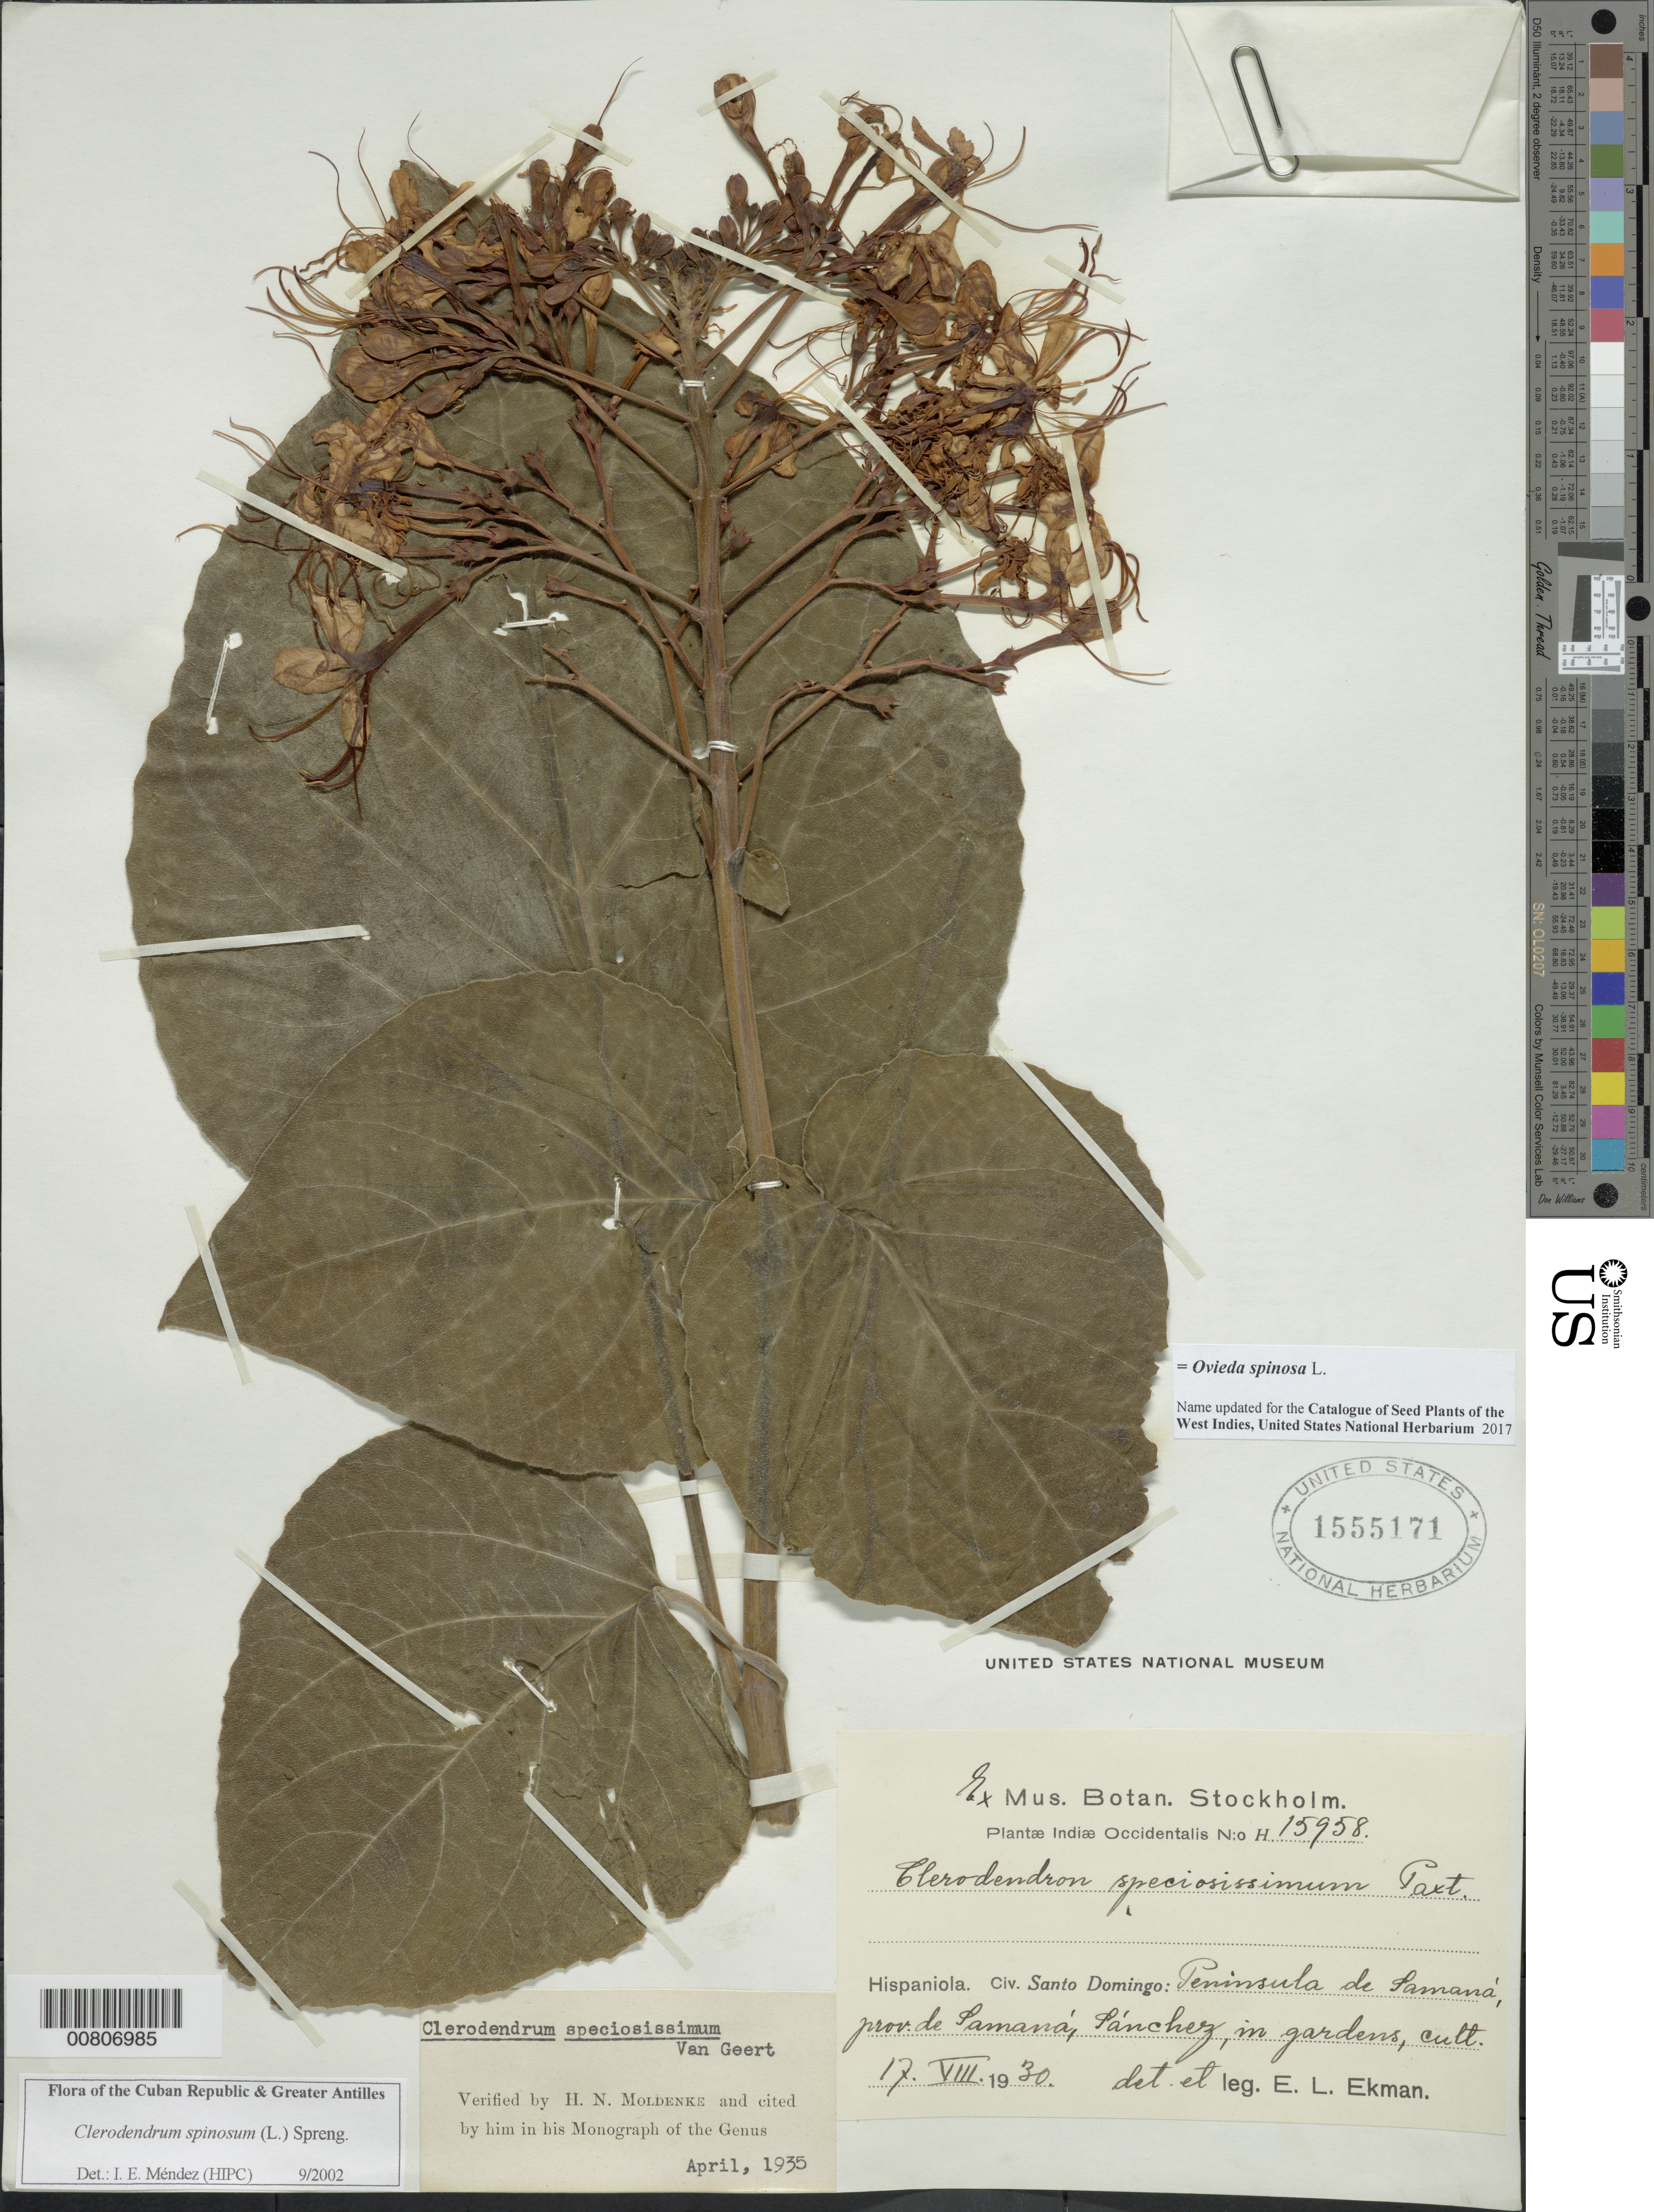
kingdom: Plantae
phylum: Tracheophyta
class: Magnoliopsida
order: Lamiales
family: Lamiaceae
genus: Ovieda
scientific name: Ovieda spinosa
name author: Sw.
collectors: E. L. Ekman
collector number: H 15958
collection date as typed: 17 Aru 1930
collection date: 1930-04-17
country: Dominican Republic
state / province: Samana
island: Hispaniola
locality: Peninsula de Samaná, Sánchez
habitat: Cultivated in gardens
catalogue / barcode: US 1555171